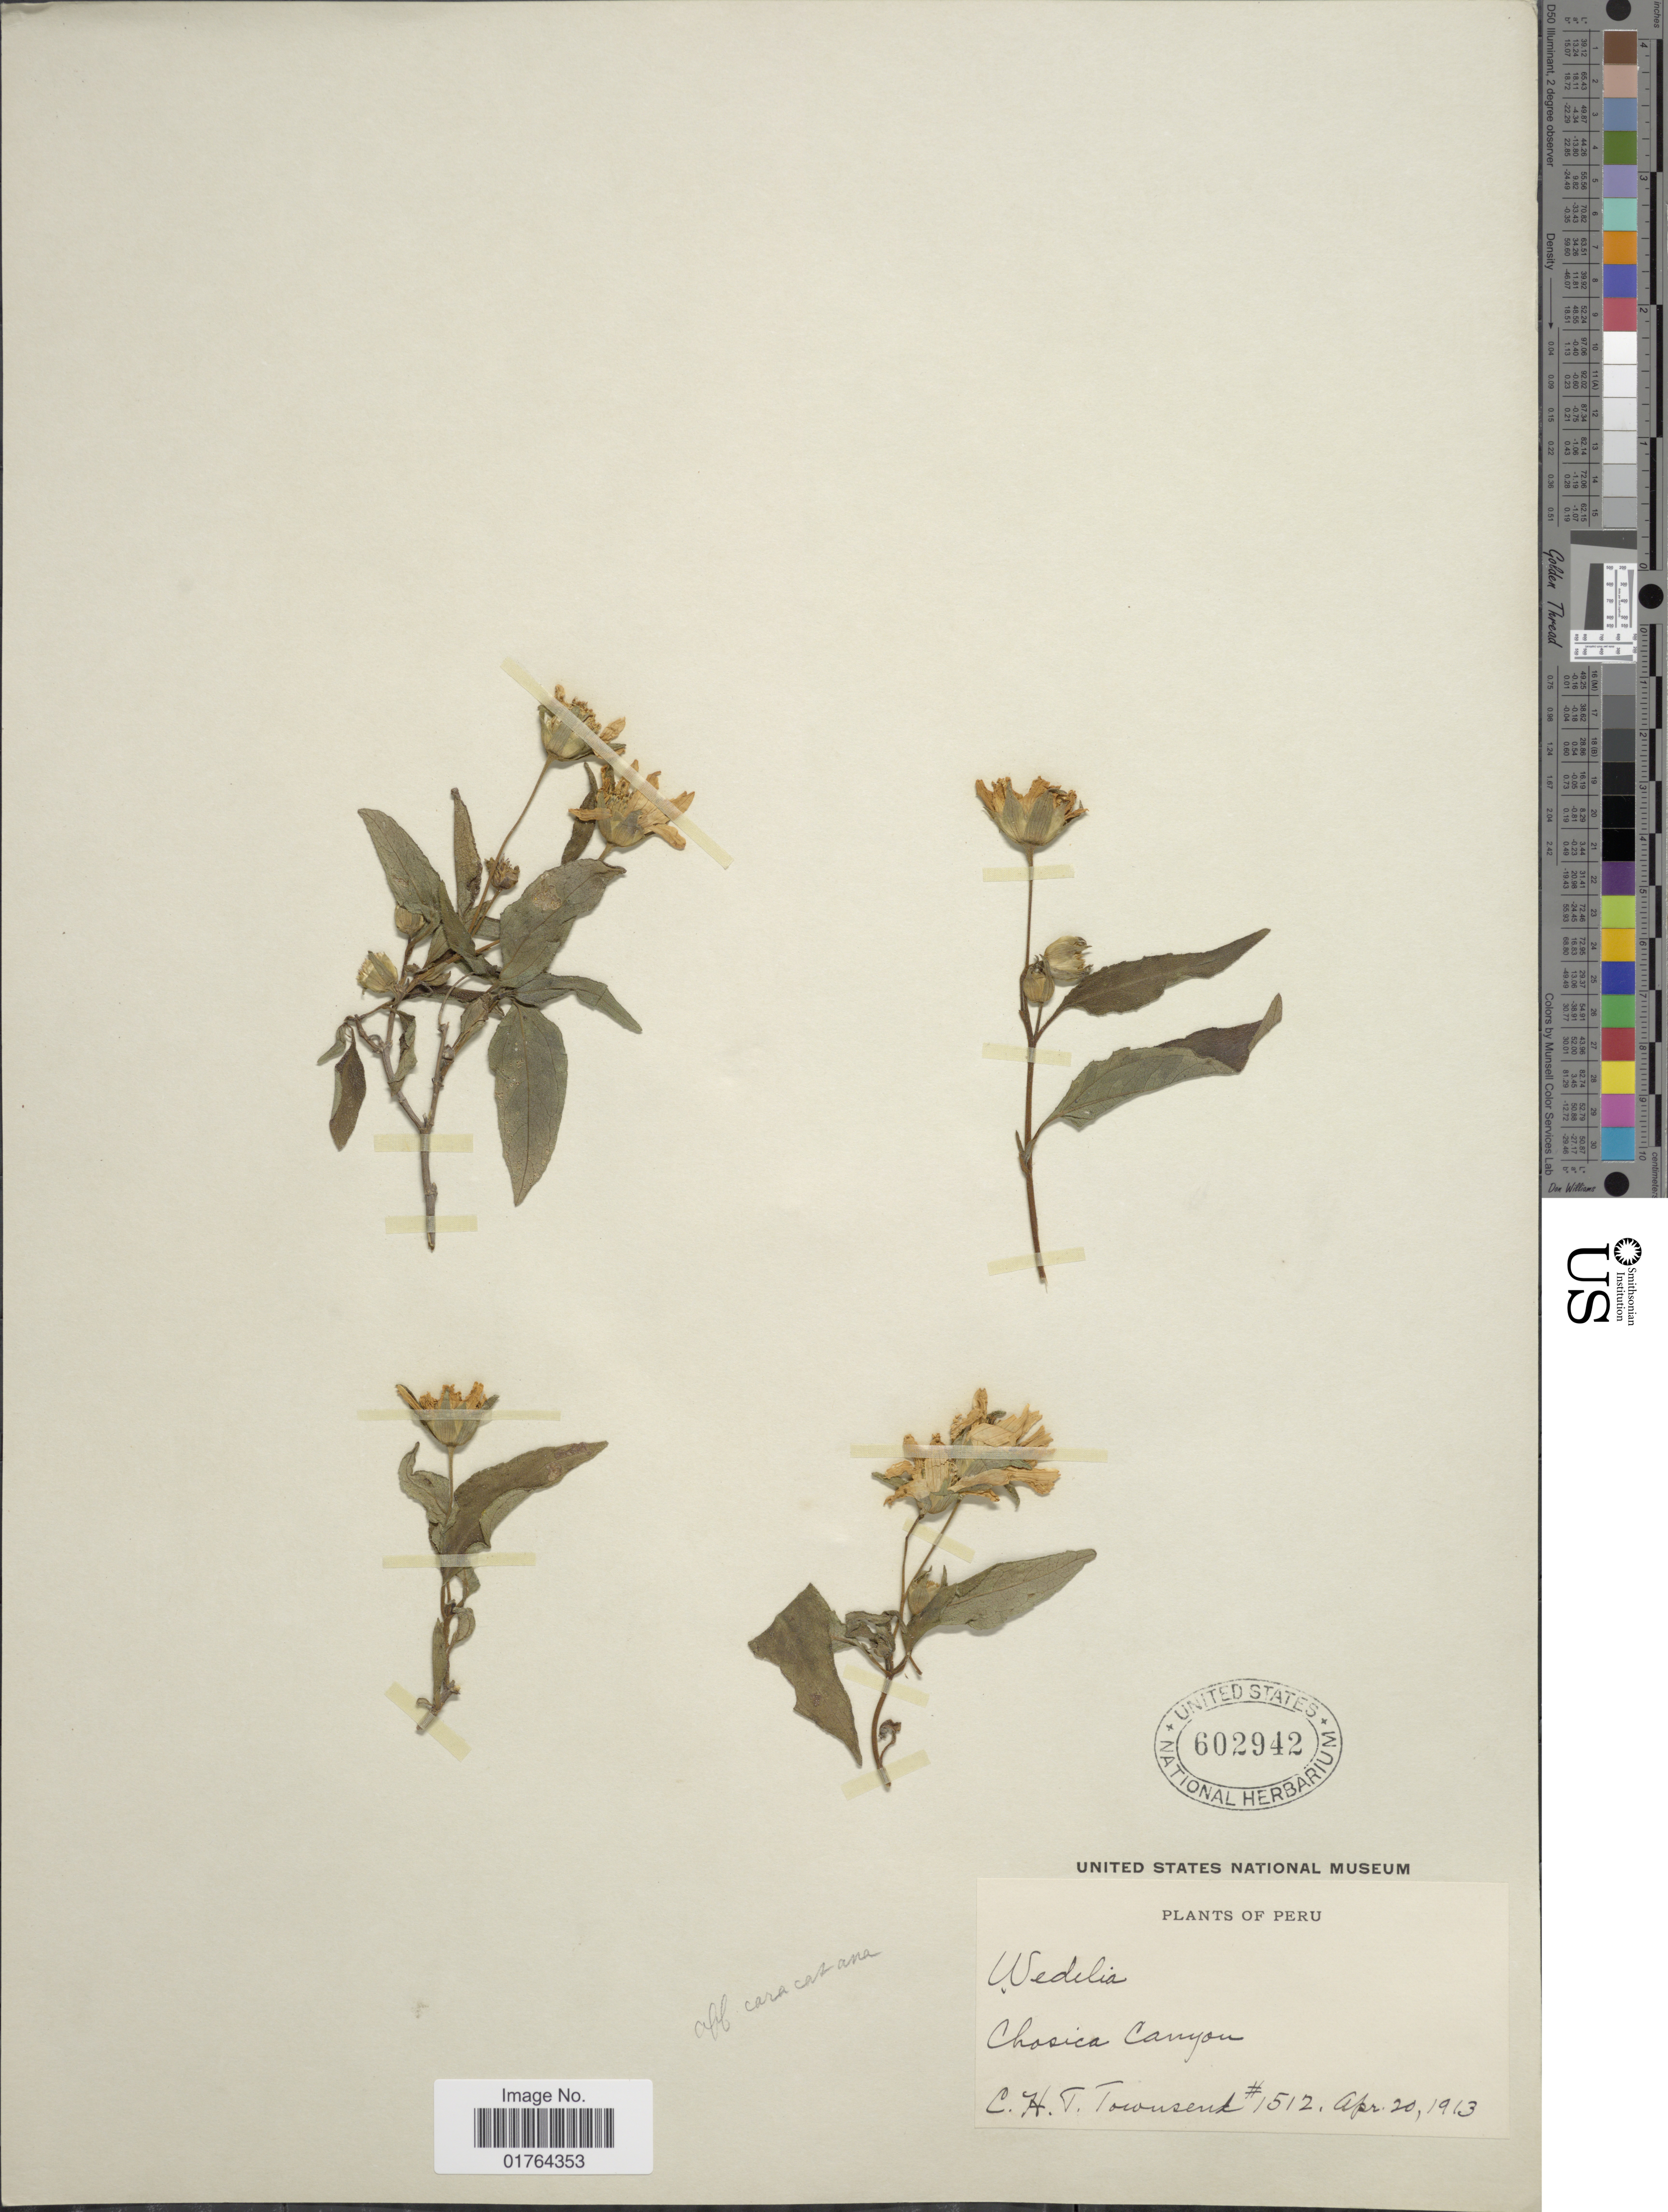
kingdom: Plantae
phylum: Tracheophyta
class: Magnoliopsida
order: Asterales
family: Asteraceae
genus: Wedelia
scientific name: Wedelia calycina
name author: Rich.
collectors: C. H. T. Townsend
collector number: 1512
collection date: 1913-04-20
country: Peru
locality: Chosica Canyon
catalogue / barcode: US 602942